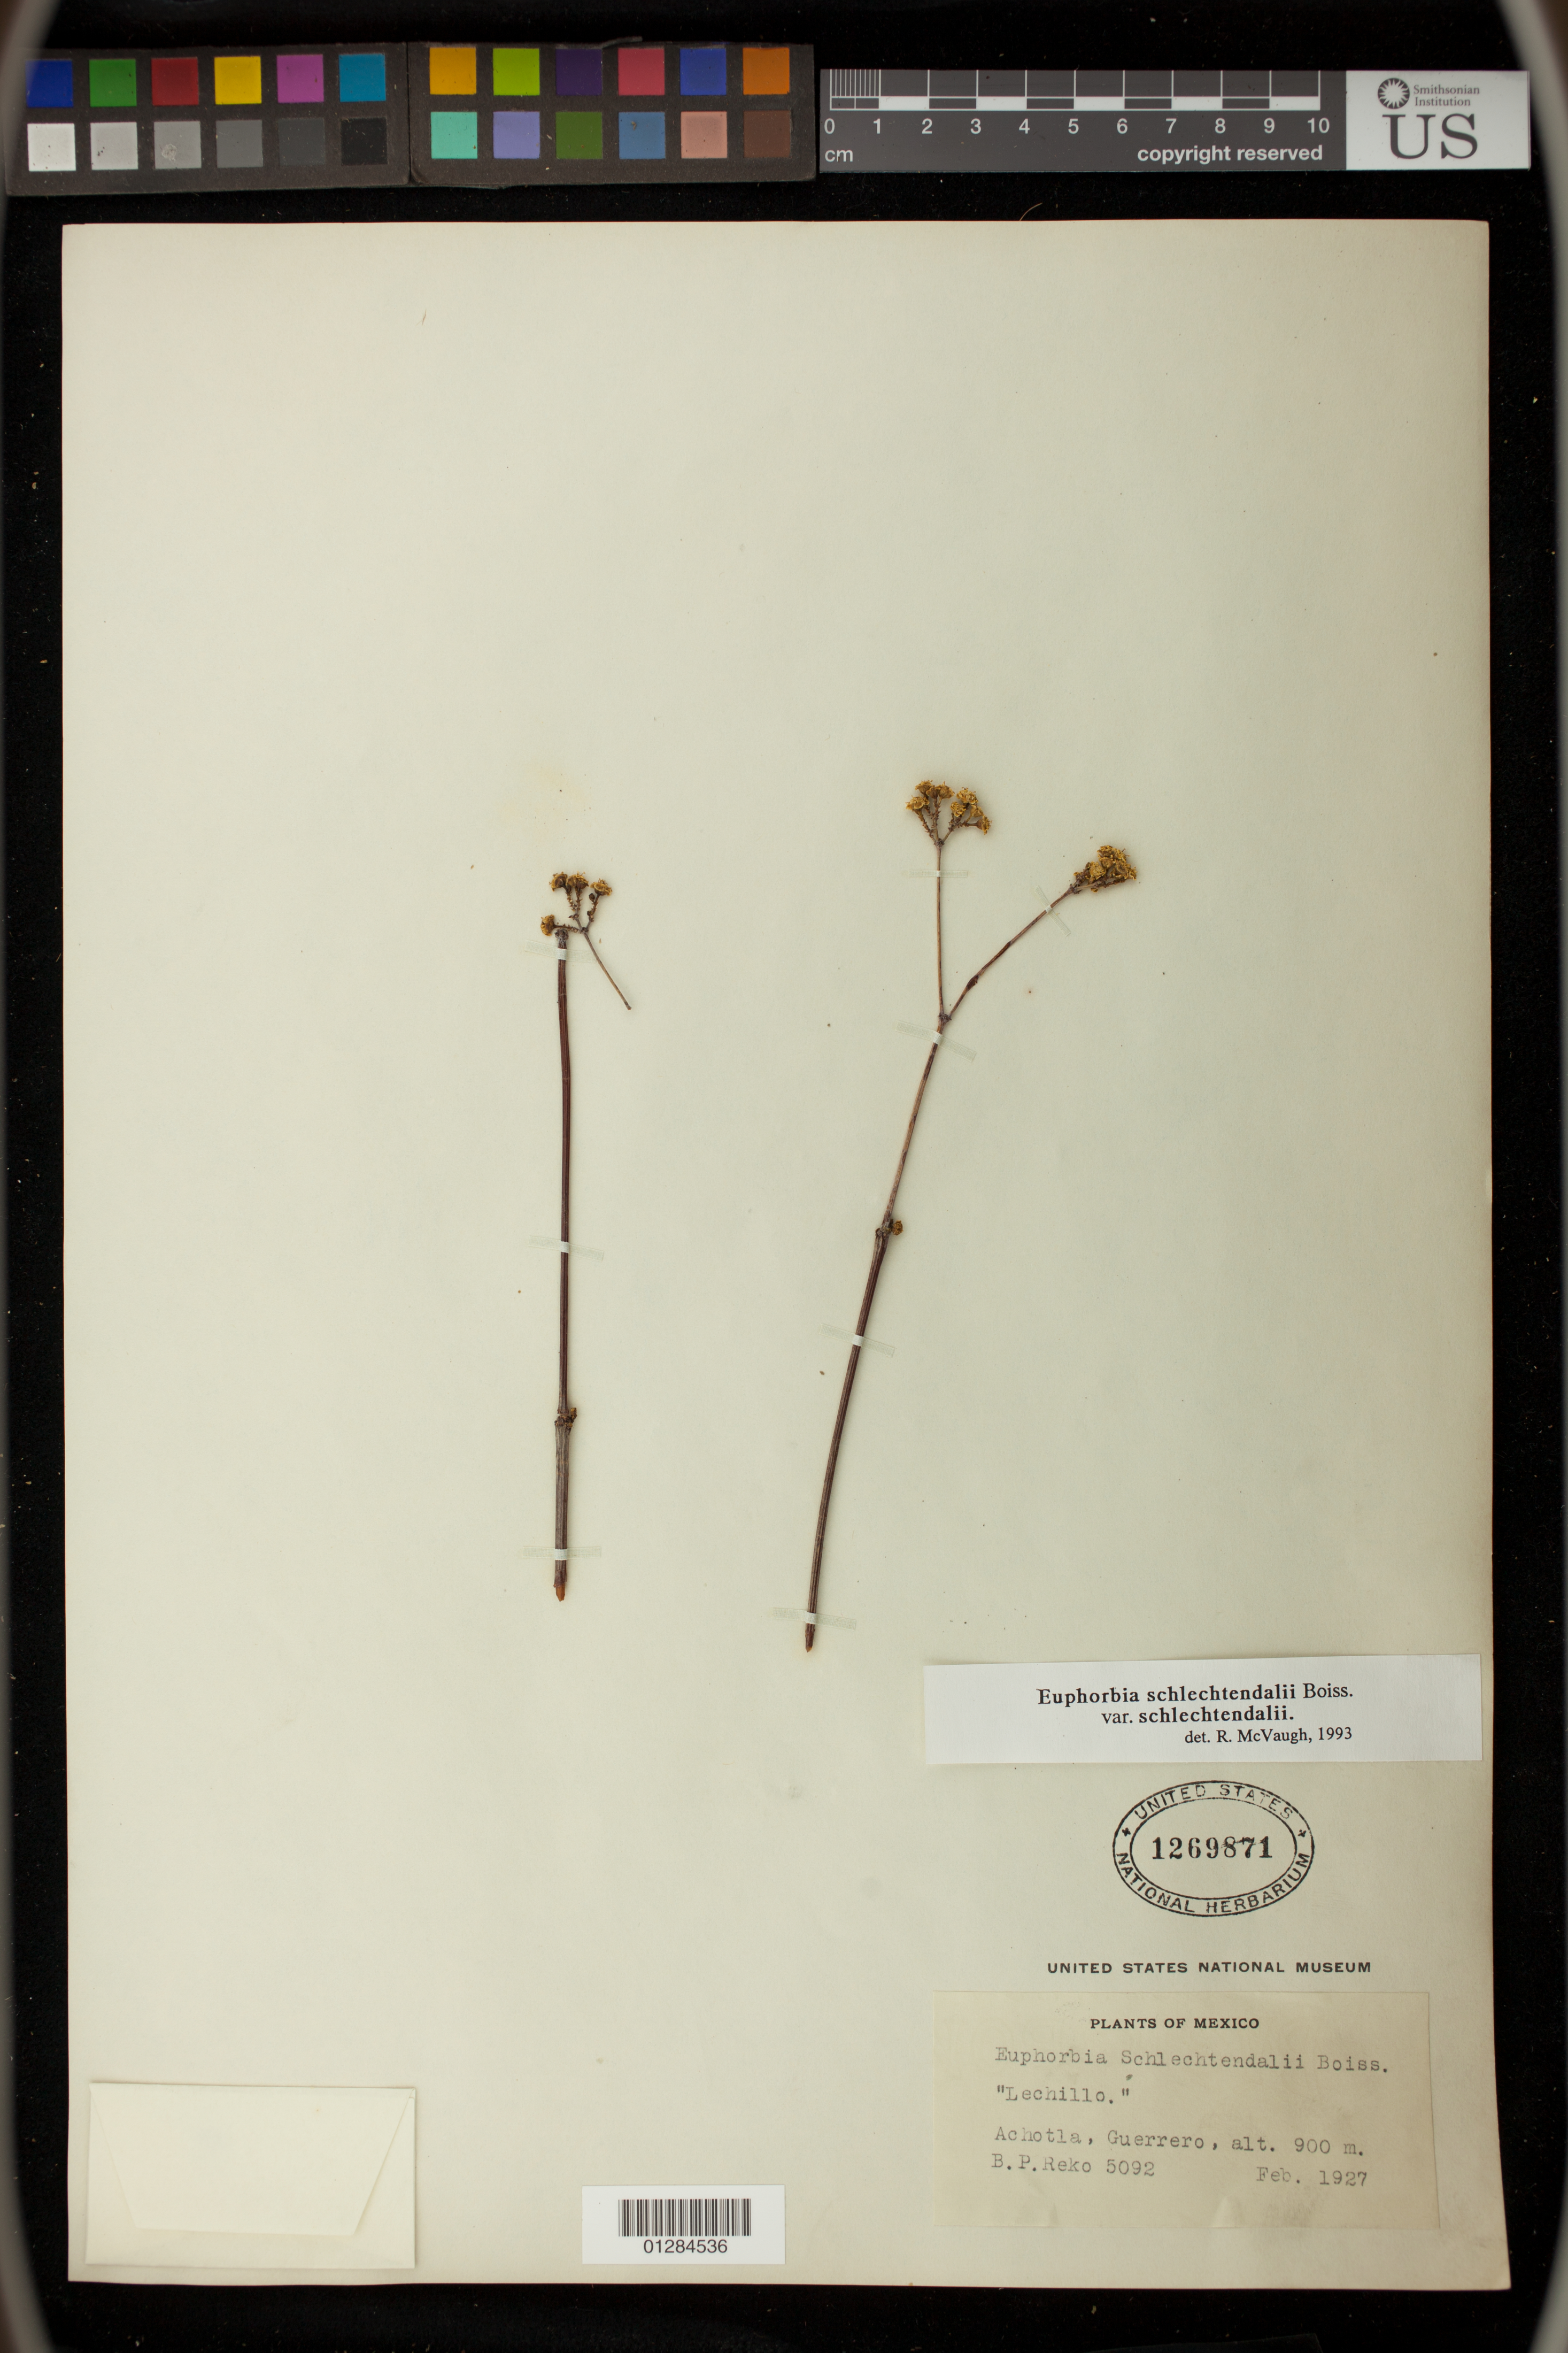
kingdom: Plantae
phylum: Tracheophyta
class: Magnoliopsida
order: Malpighiales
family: Euphorbiaceae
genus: Euphorbia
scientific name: Euphorbia schlechtendalii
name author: Boiss.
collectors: B. P. Reko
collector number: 5092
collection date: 1927-02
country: Mexico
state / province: Guerrero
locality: Achotla, Guerrero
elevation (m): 900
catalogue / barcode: US 1269871